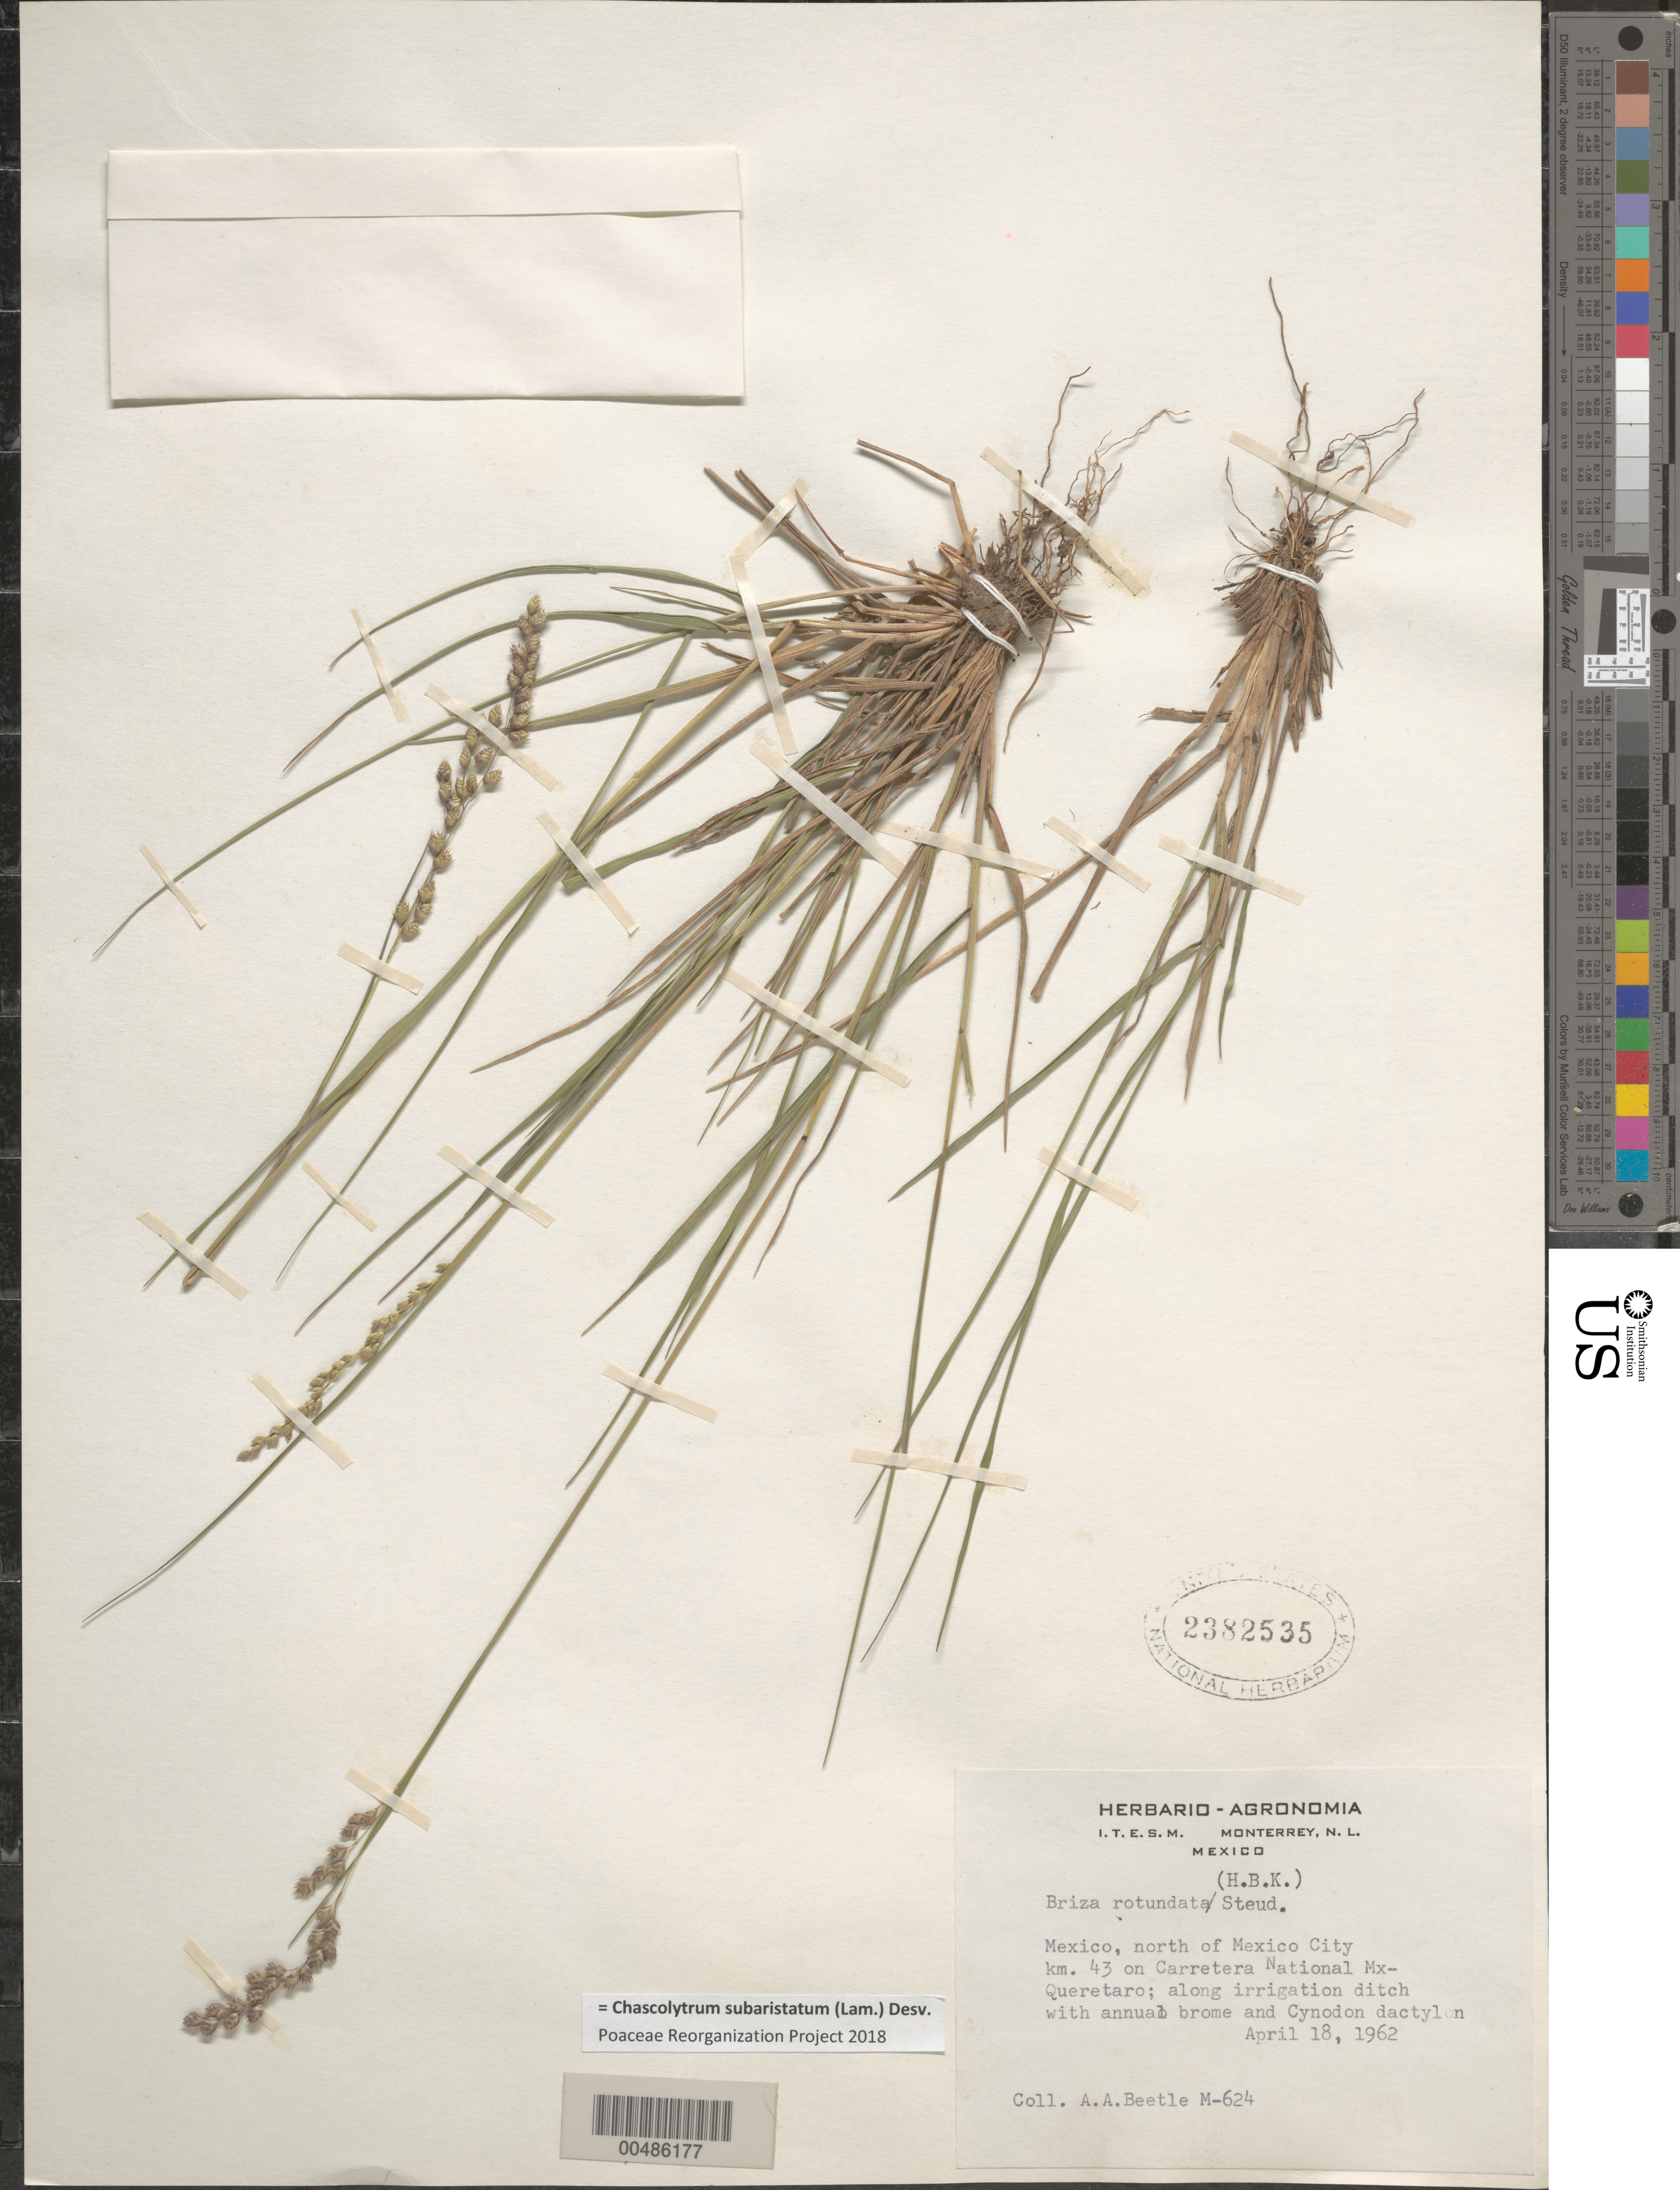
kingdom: Plantae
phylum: Tracheophyta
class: Liliopsida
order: Poales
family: Poaceae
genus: Chascolytrum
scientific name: Chascolytrum subaristatum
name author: (Lam.) Desv.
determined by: Poaceae Reorganization Project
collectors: A. A. Beetle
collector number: M-624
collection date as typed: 18 Apr 1962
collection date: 1962-04-18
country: Mexico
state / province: México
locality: N of Mexico City, Km 43 on Carretera National Mx - Queretaro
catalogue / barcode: US 2382535